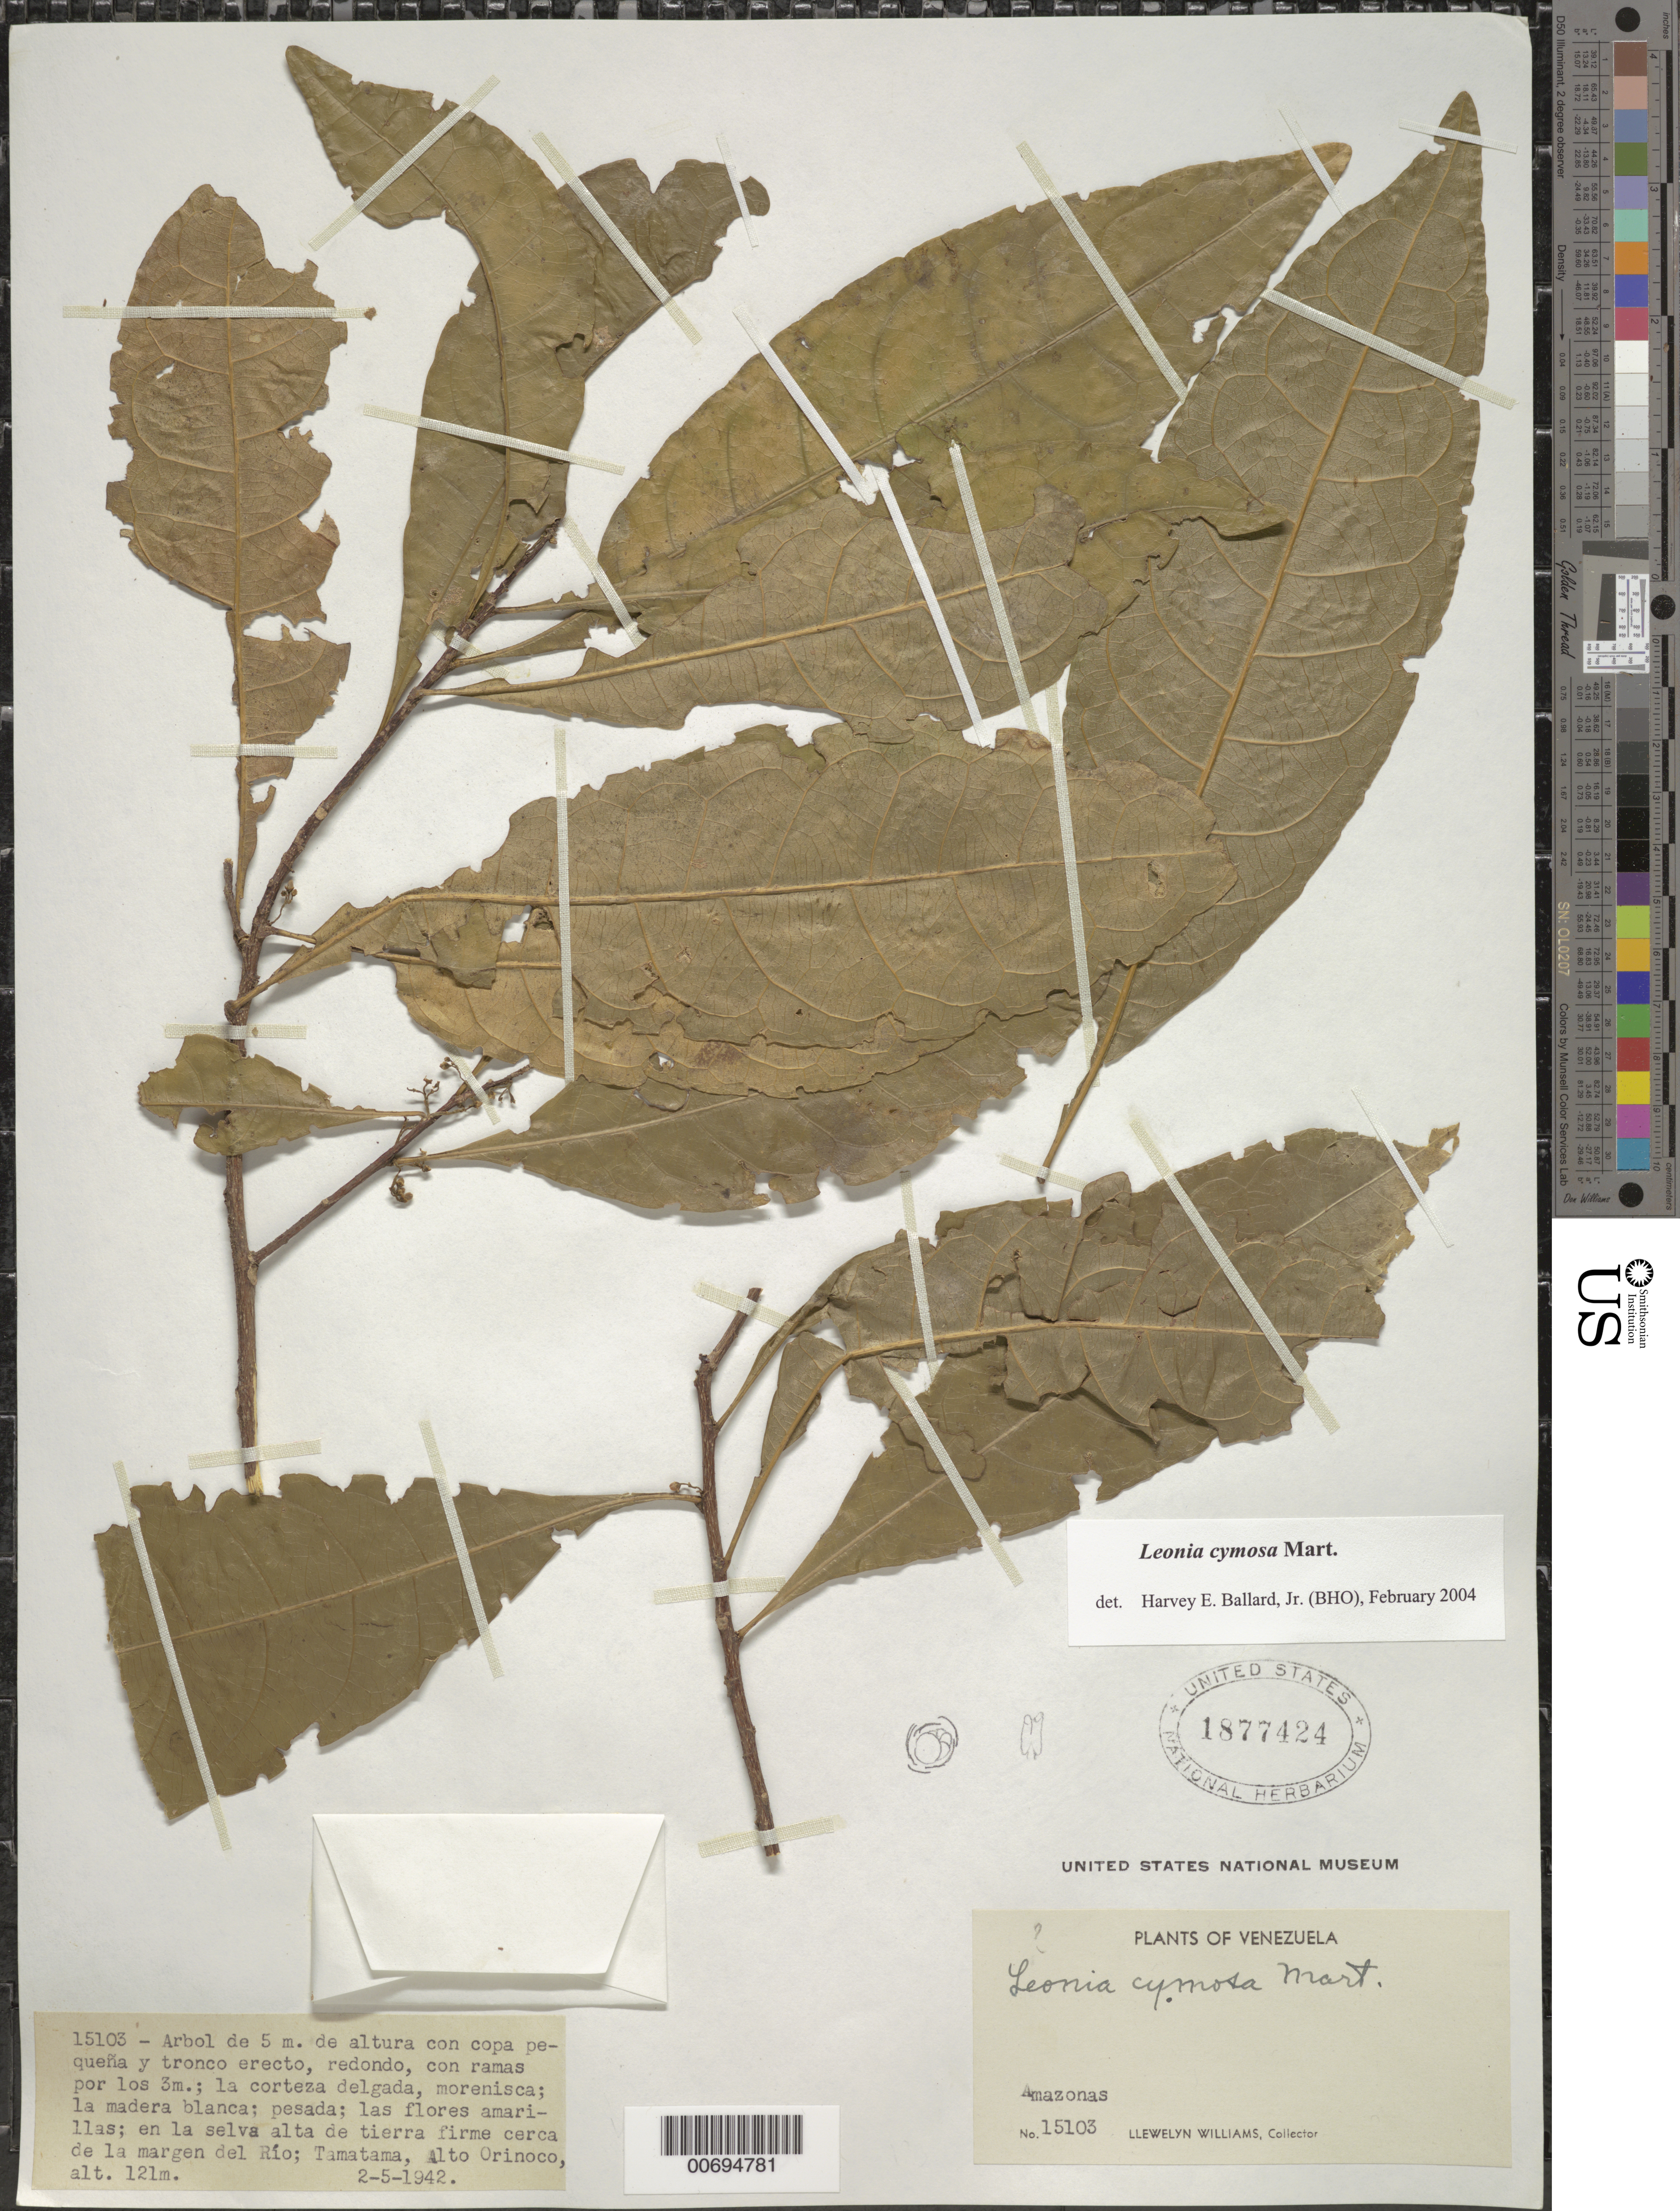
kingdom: Plantae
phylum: Tracheophyta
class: Magnoliopsida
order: Malpighiales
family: Violaceae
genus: Leonia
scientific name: Leonia cymosa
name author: Mart.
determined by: Ballard, Harvey E.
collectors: Ll. Williams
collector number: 15103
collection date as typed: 2-May-42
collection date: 1942-05-02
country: Venezuela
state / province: Amazonas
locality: Tamatama, Río Orinoco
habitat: Selva alta de tierra firme cerca de la margen del rio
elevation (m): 121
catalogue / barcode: US 1877424